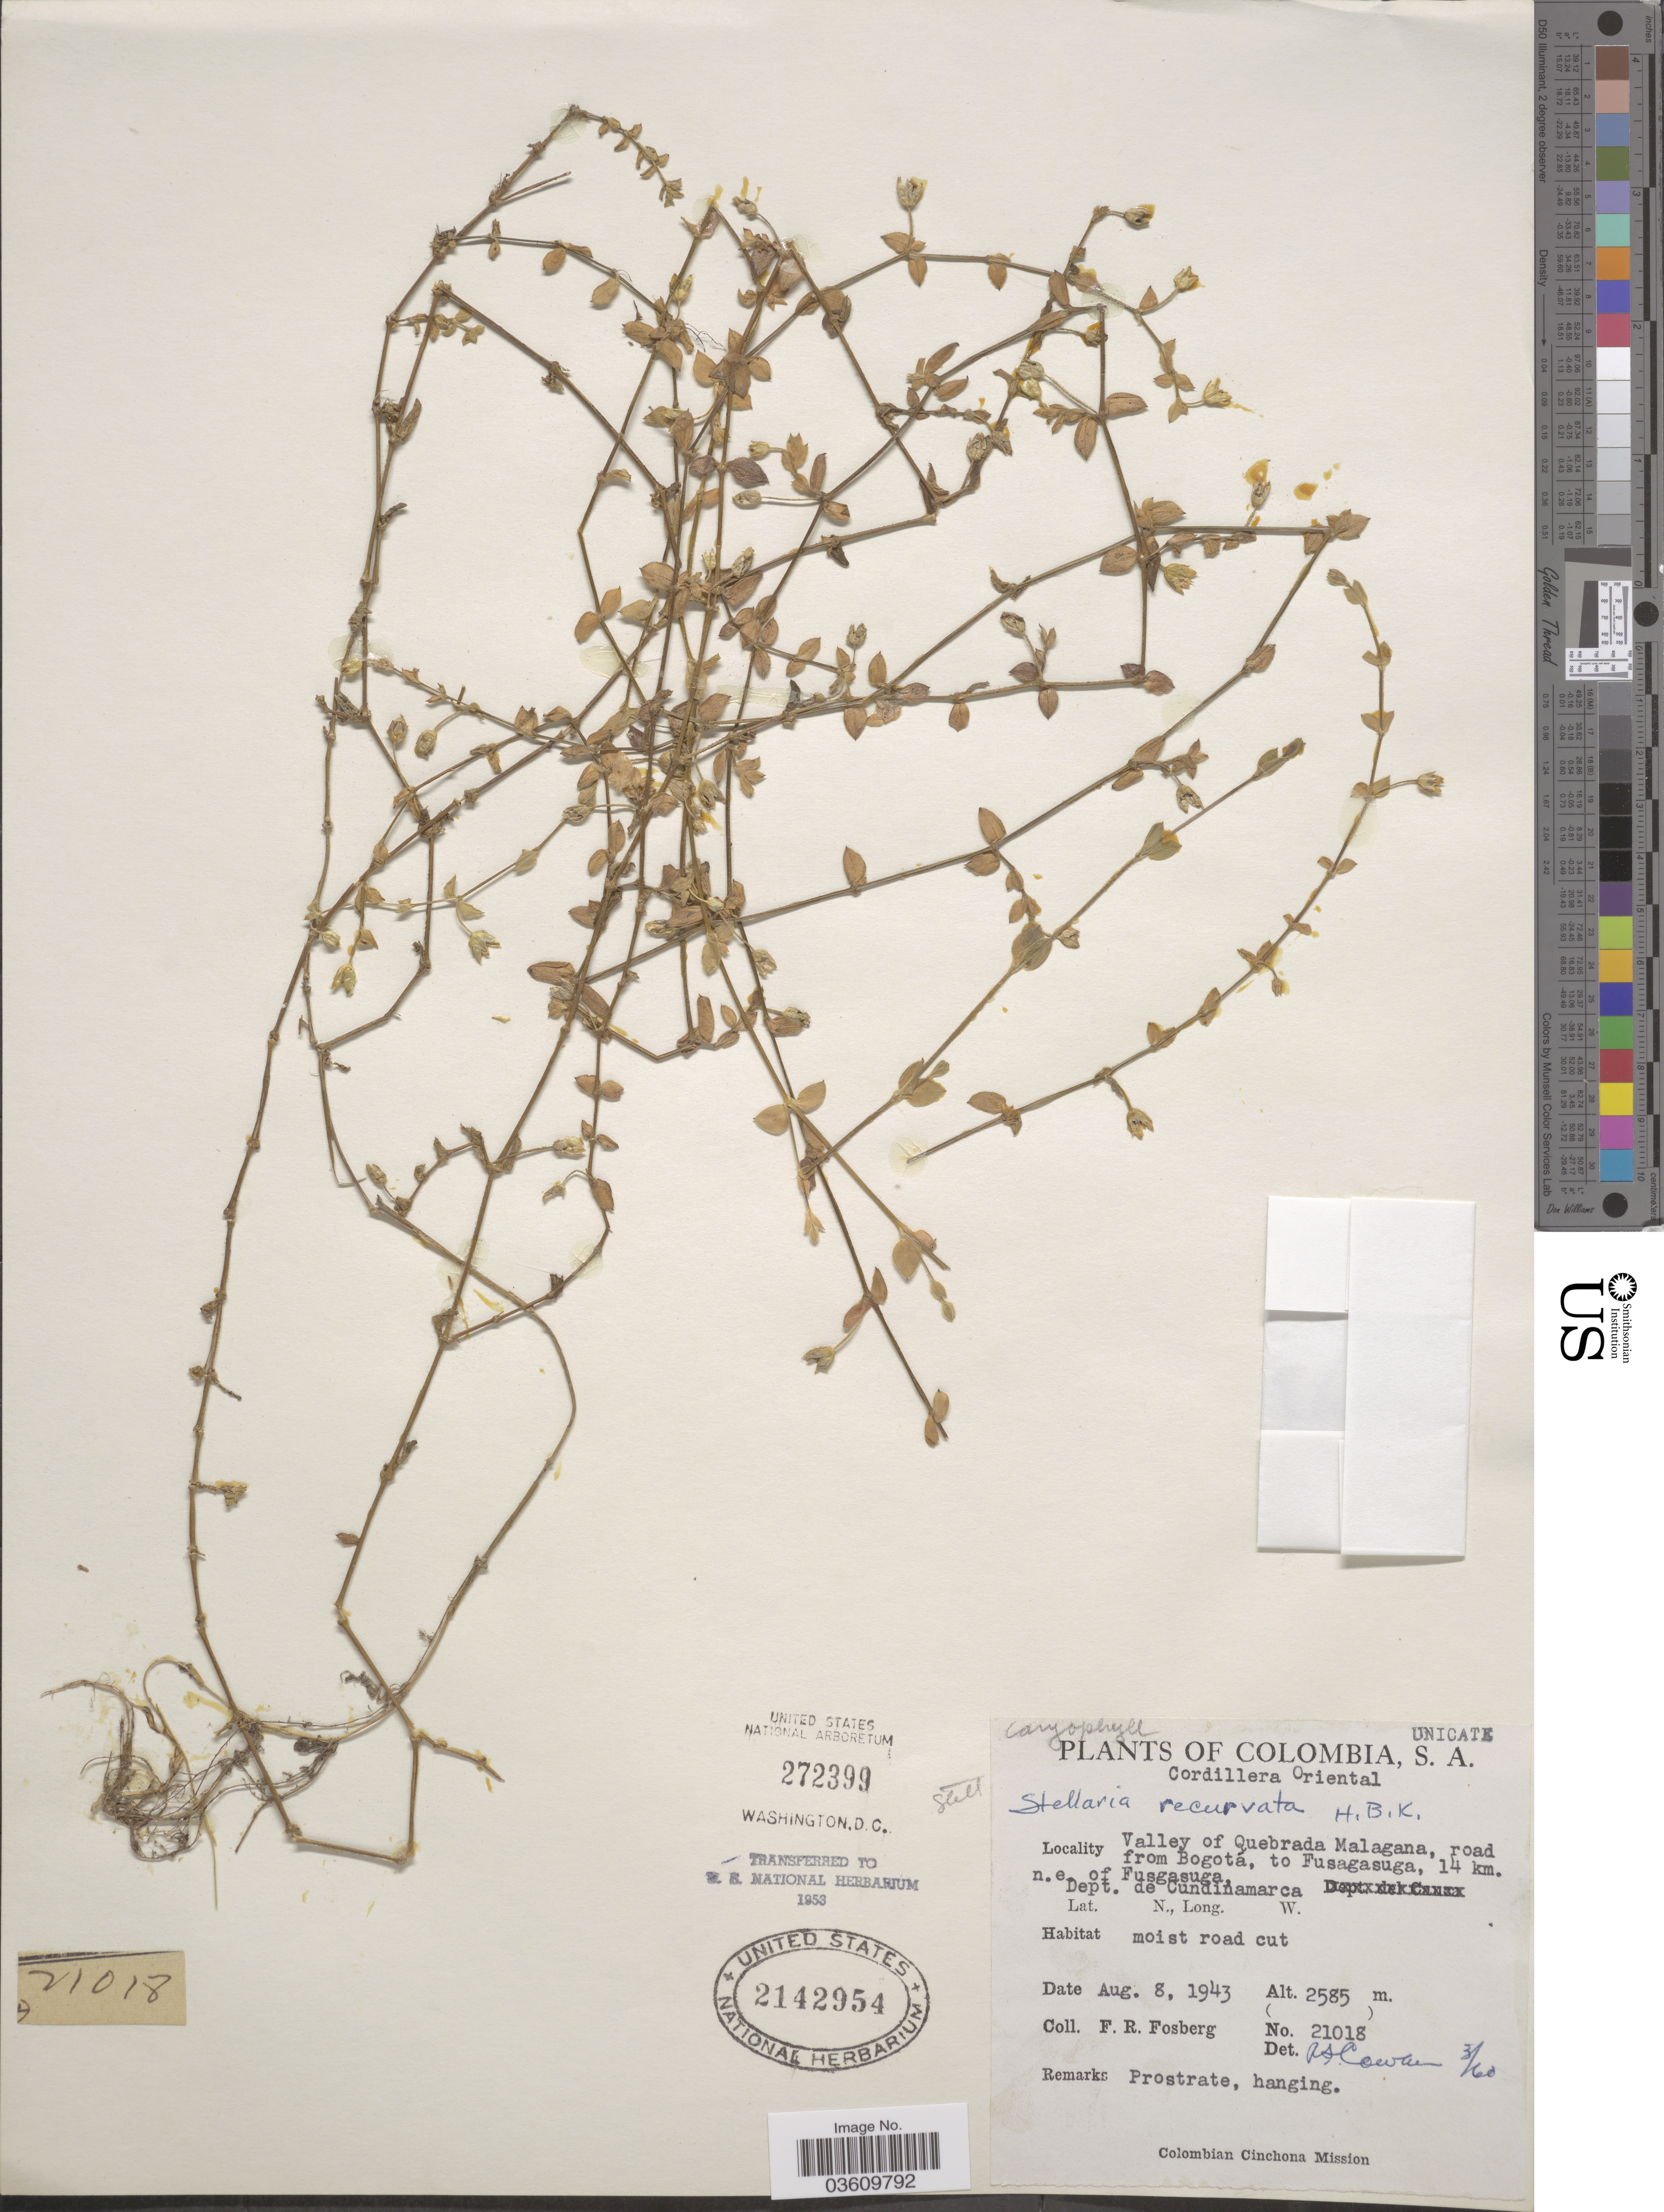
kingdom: Plantae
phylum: Tracheophyta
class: Magnoliopsida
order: Caryophyllales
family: Caryophyllaceae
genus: Stellaria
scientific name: Stellaria recurvata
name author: Willd. ex Schltdl.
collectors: F. R. Fosberg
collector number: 21018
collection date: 1943-08-08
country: Colombia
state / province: Cundinamarca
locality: Cordillera Oriental. Valley of Quebrada Malagana, road from Bogotá, to Fusagasuga, 14 km. n.e. of Fusgasuga, Dept. de Cundinamarca.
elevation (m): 2585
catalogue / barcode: US 2142954